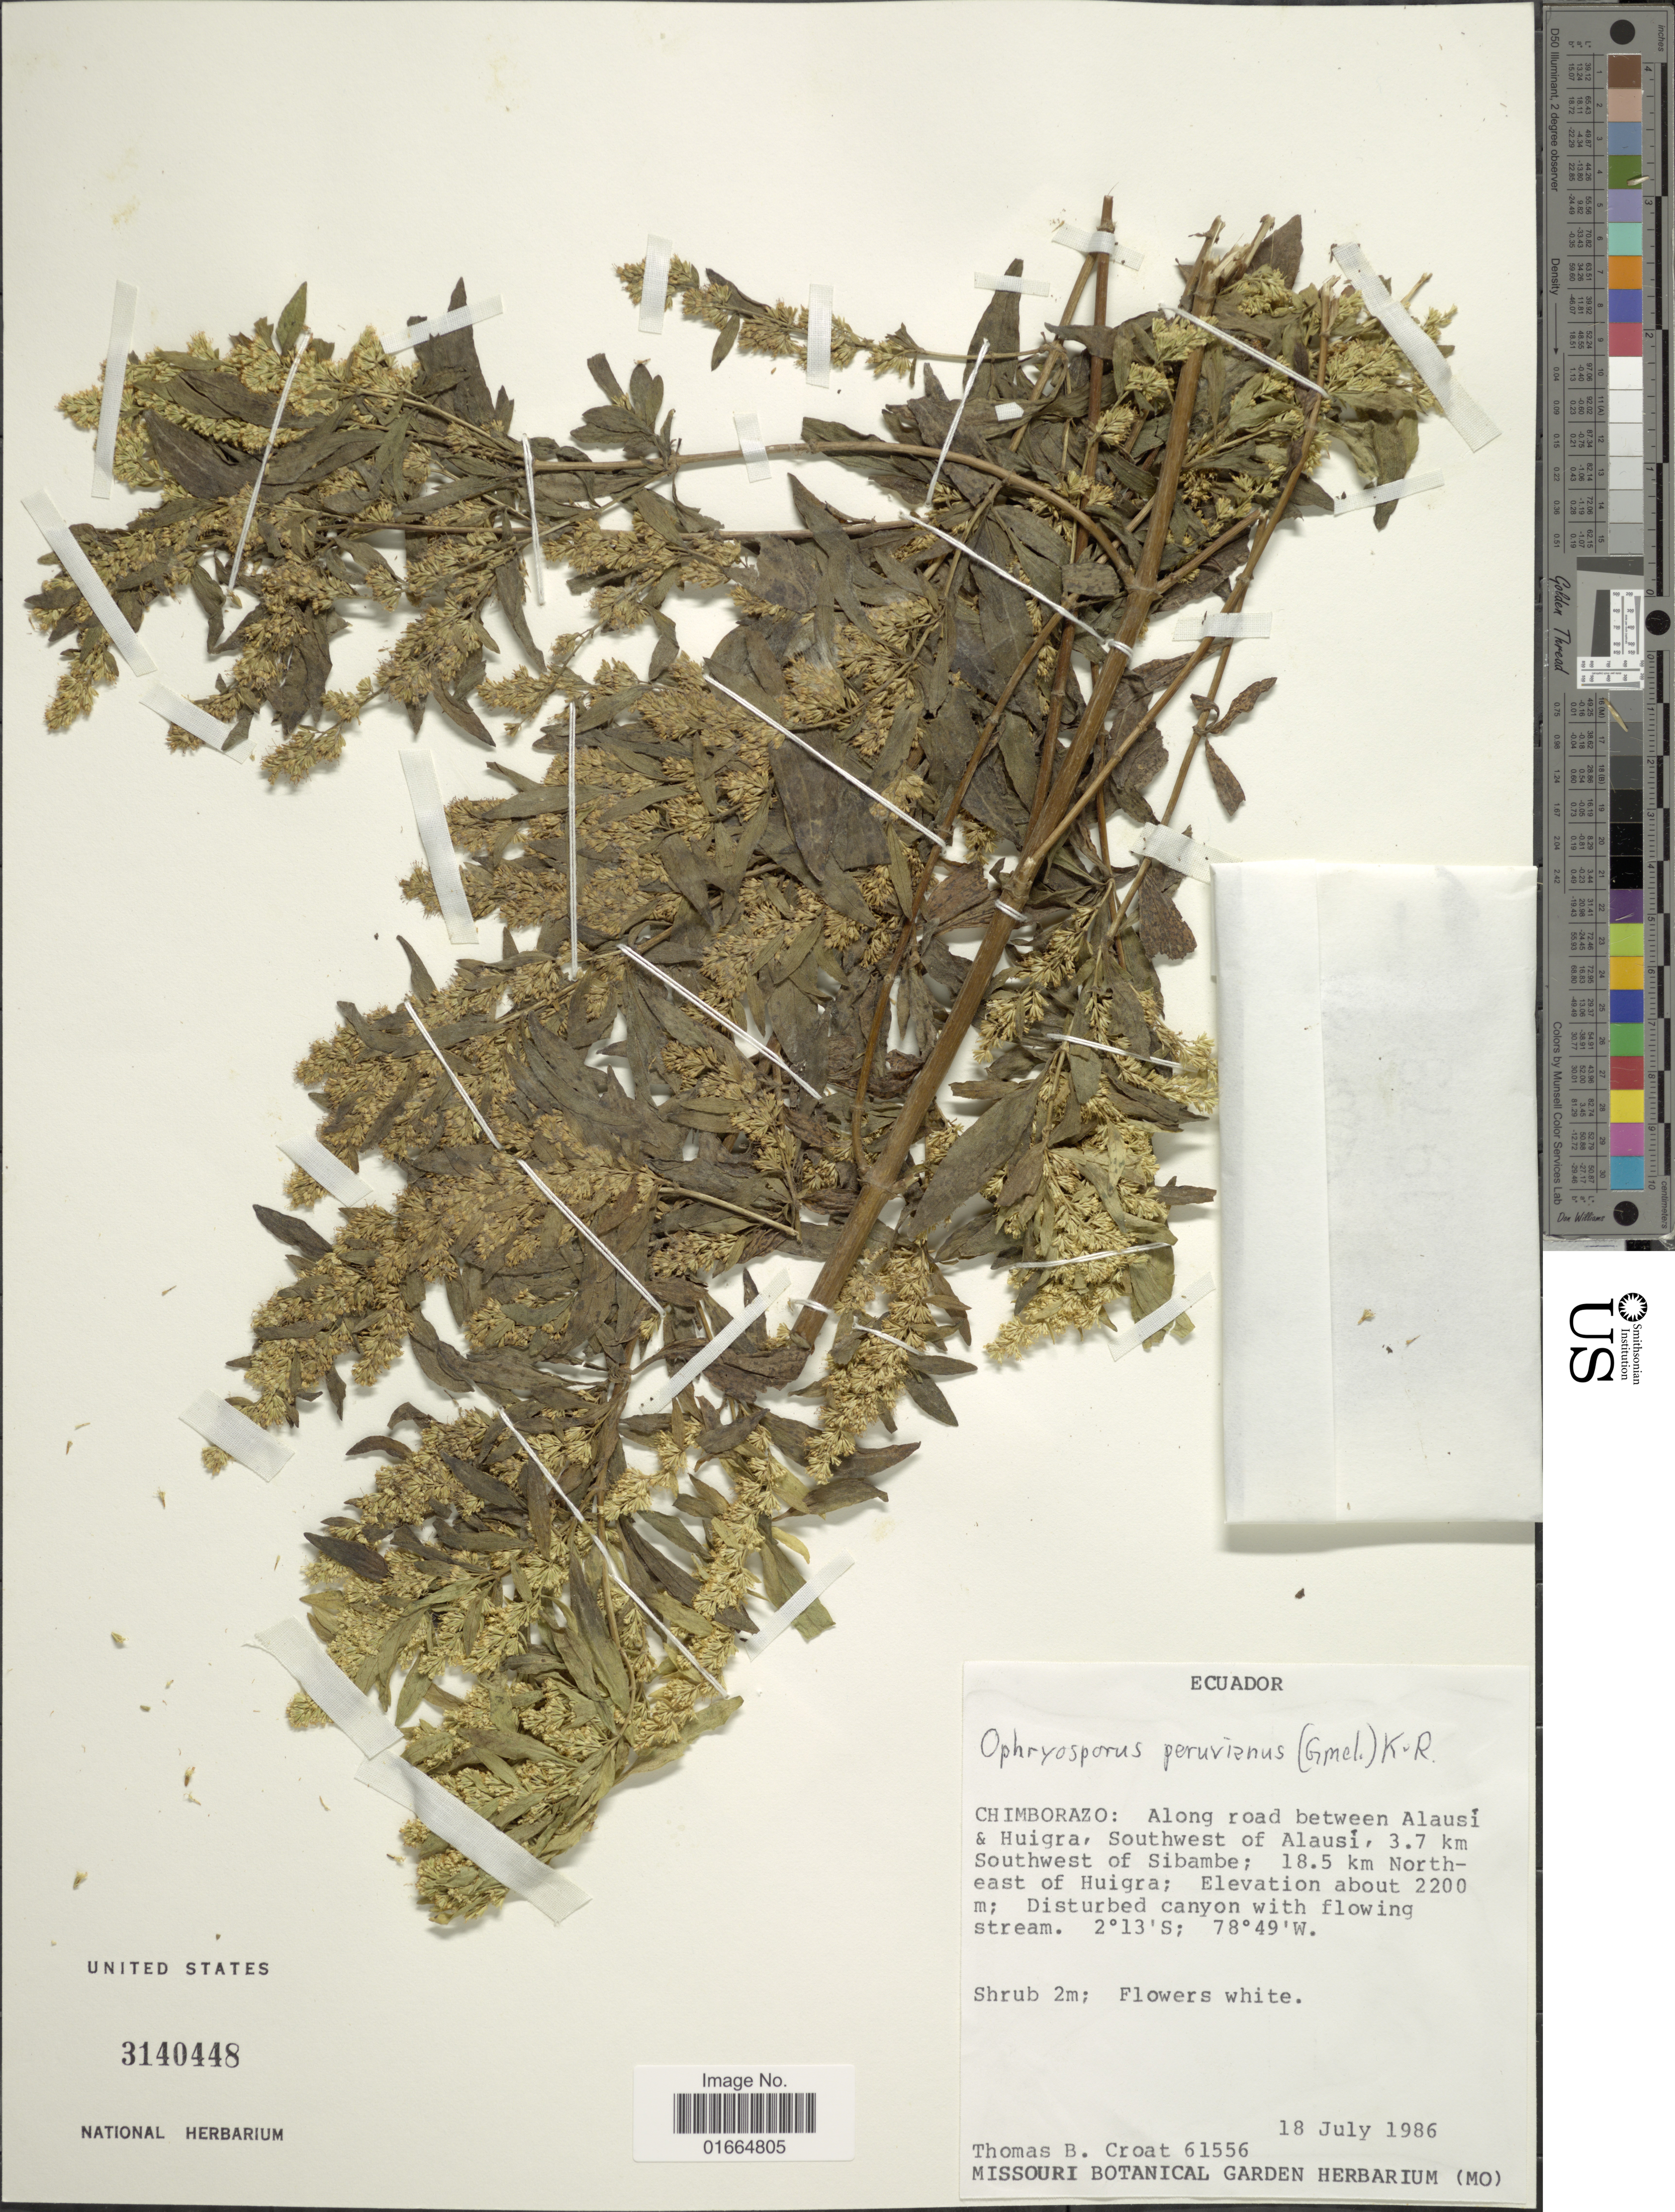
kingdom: Plantae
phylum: Tracheophyta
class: Magnoliopsida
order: Asterales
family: Asteraceae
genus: Ophryosporus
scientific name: Ophryosporus peruvianus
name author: (J.F. Gmel.) R.M. King & H. Rob.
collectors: T. B. Croat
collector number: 61556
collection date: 1986-07-18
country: Ecuador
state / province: Chimborazo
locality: Chimborazo: Along road between Alausi & Huigra, Southwest of Alausi, 3.7 km Southwest of Sibambe; 18.5 km Northeast of Huigra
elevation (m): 2200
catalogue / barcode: US 3140448